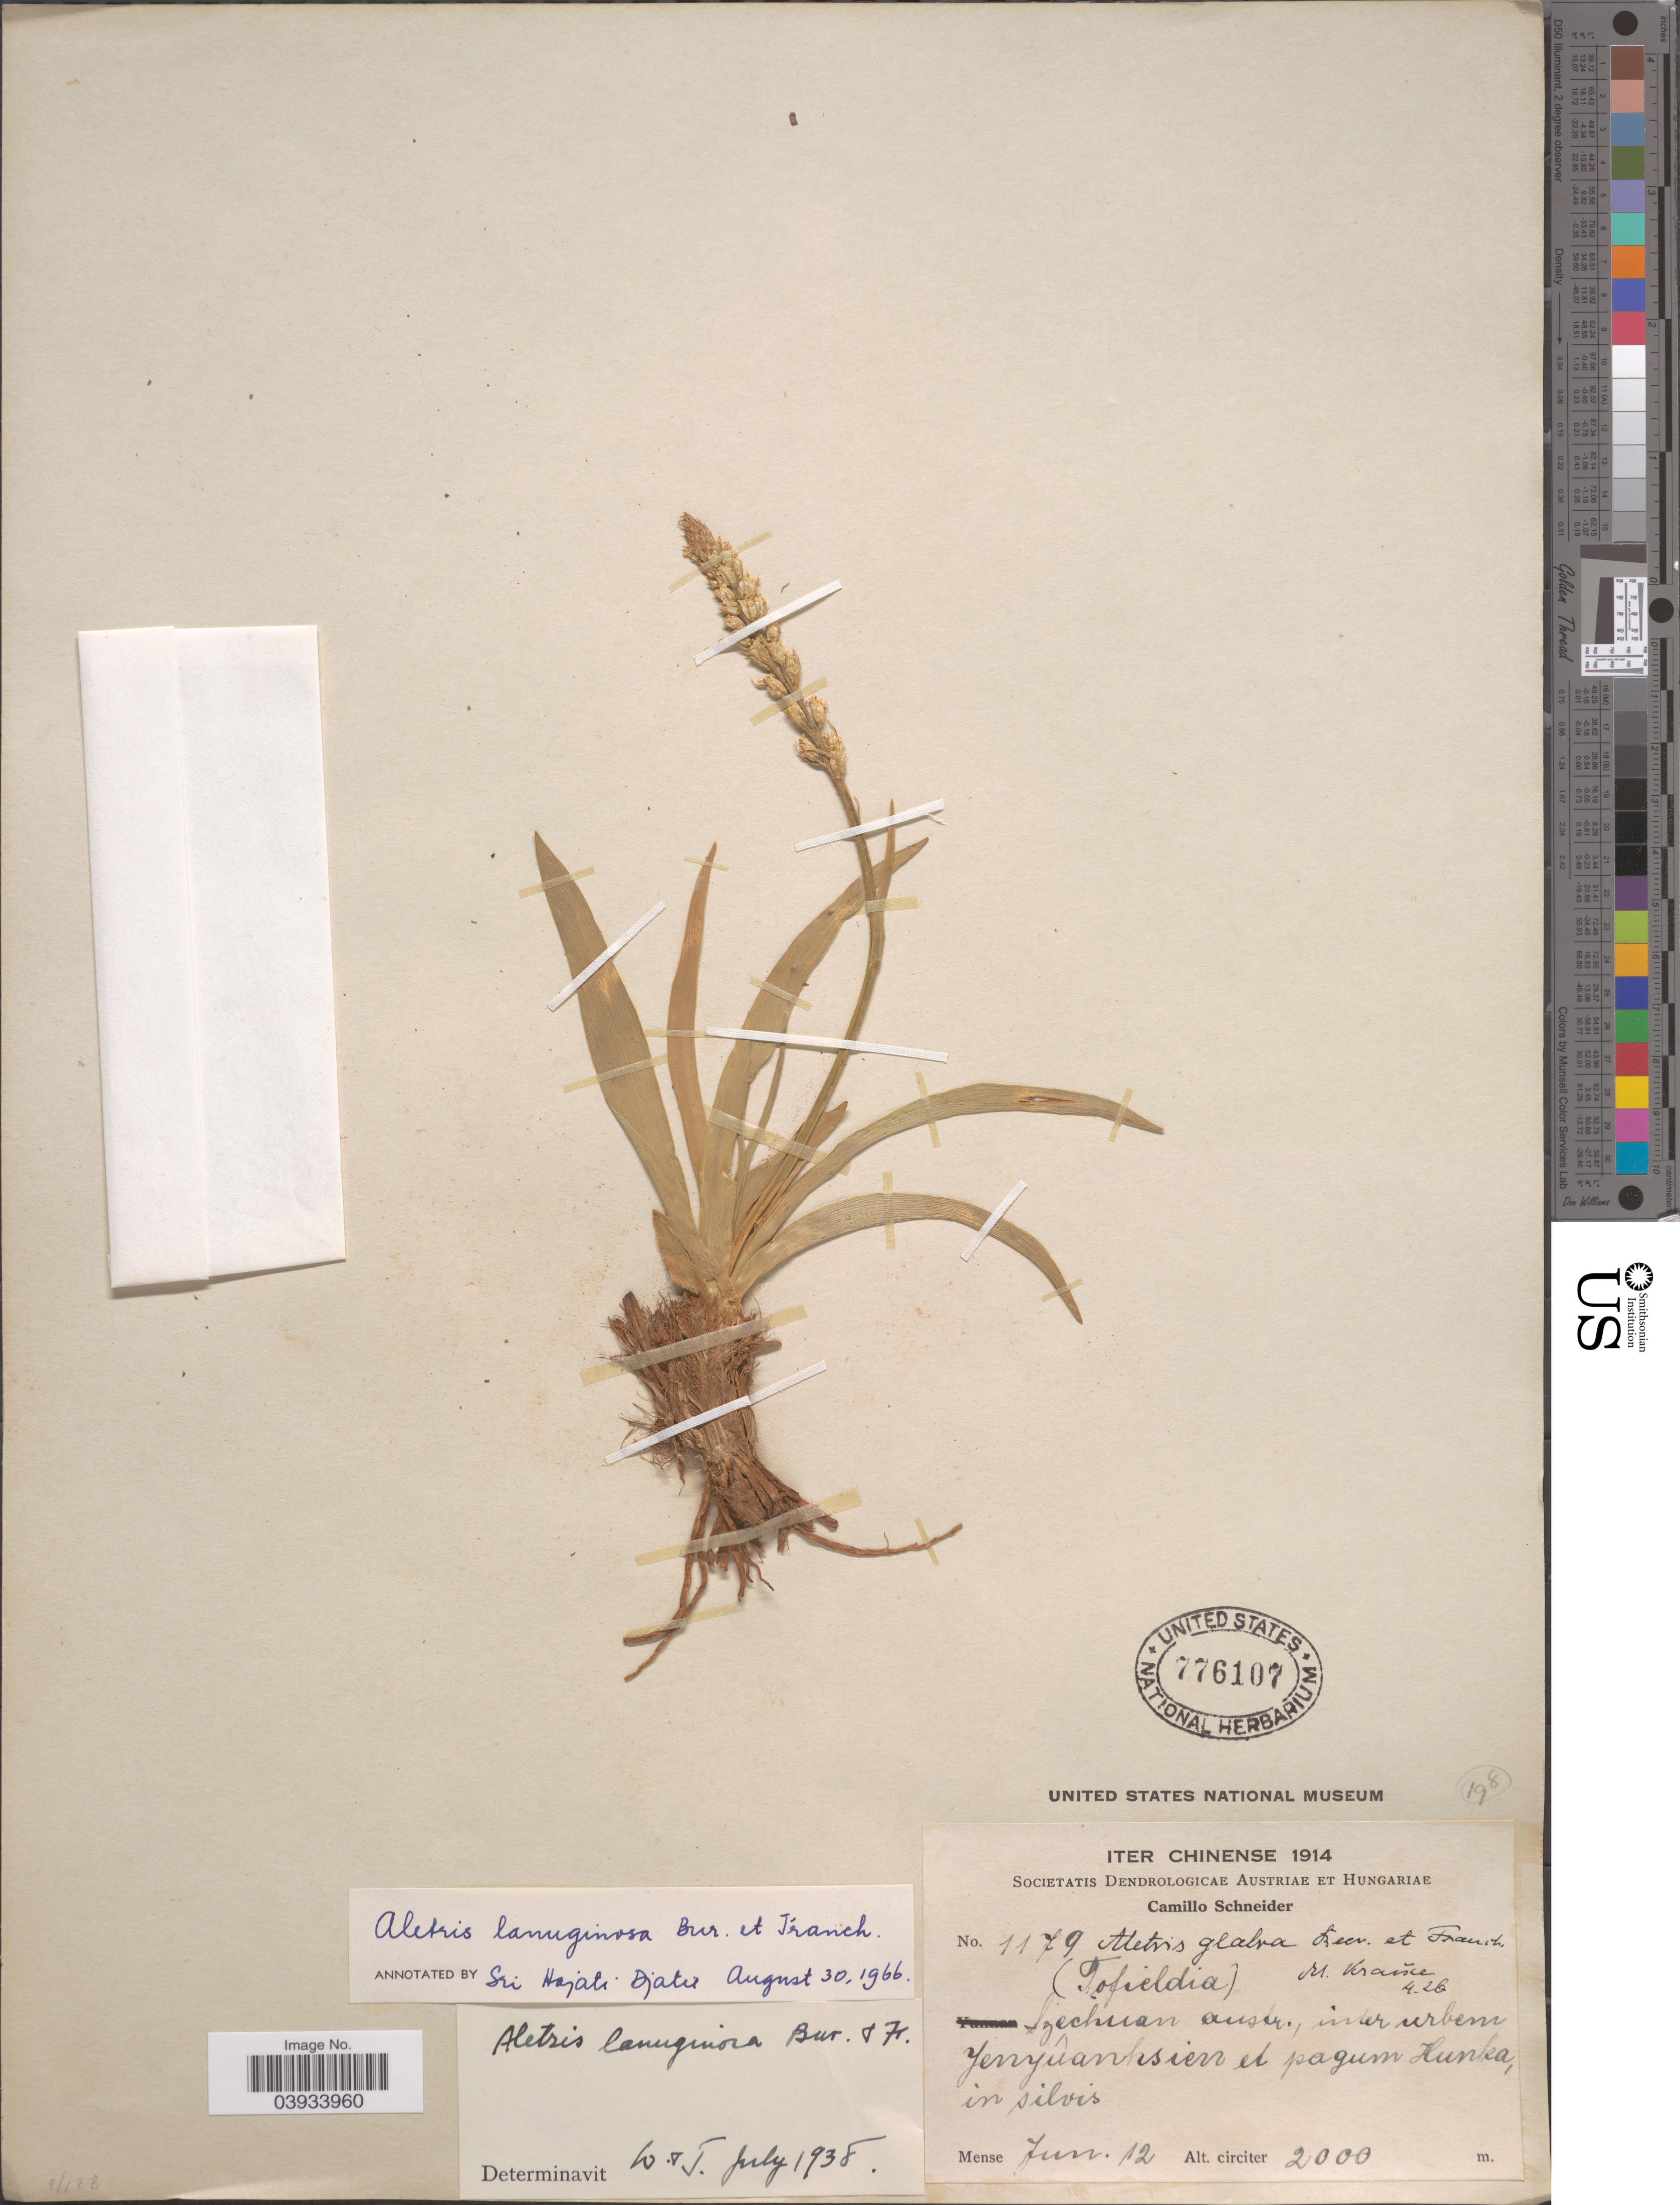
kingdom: Plantae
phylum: Tracheophyta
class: Liliopsida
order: Dioscoreales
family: Nartheciaceae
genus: Aletris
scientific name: Aletris lanuginosa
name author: Bureau & Franch.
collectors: C. K. Schneider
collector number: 1179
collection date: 1914-06-12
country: China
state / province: Sichuan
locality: Szechuan austr., inter urbem Yenyûan hsien et pagum Hunka, in silvis.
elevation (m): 2000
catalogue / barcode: US 776107